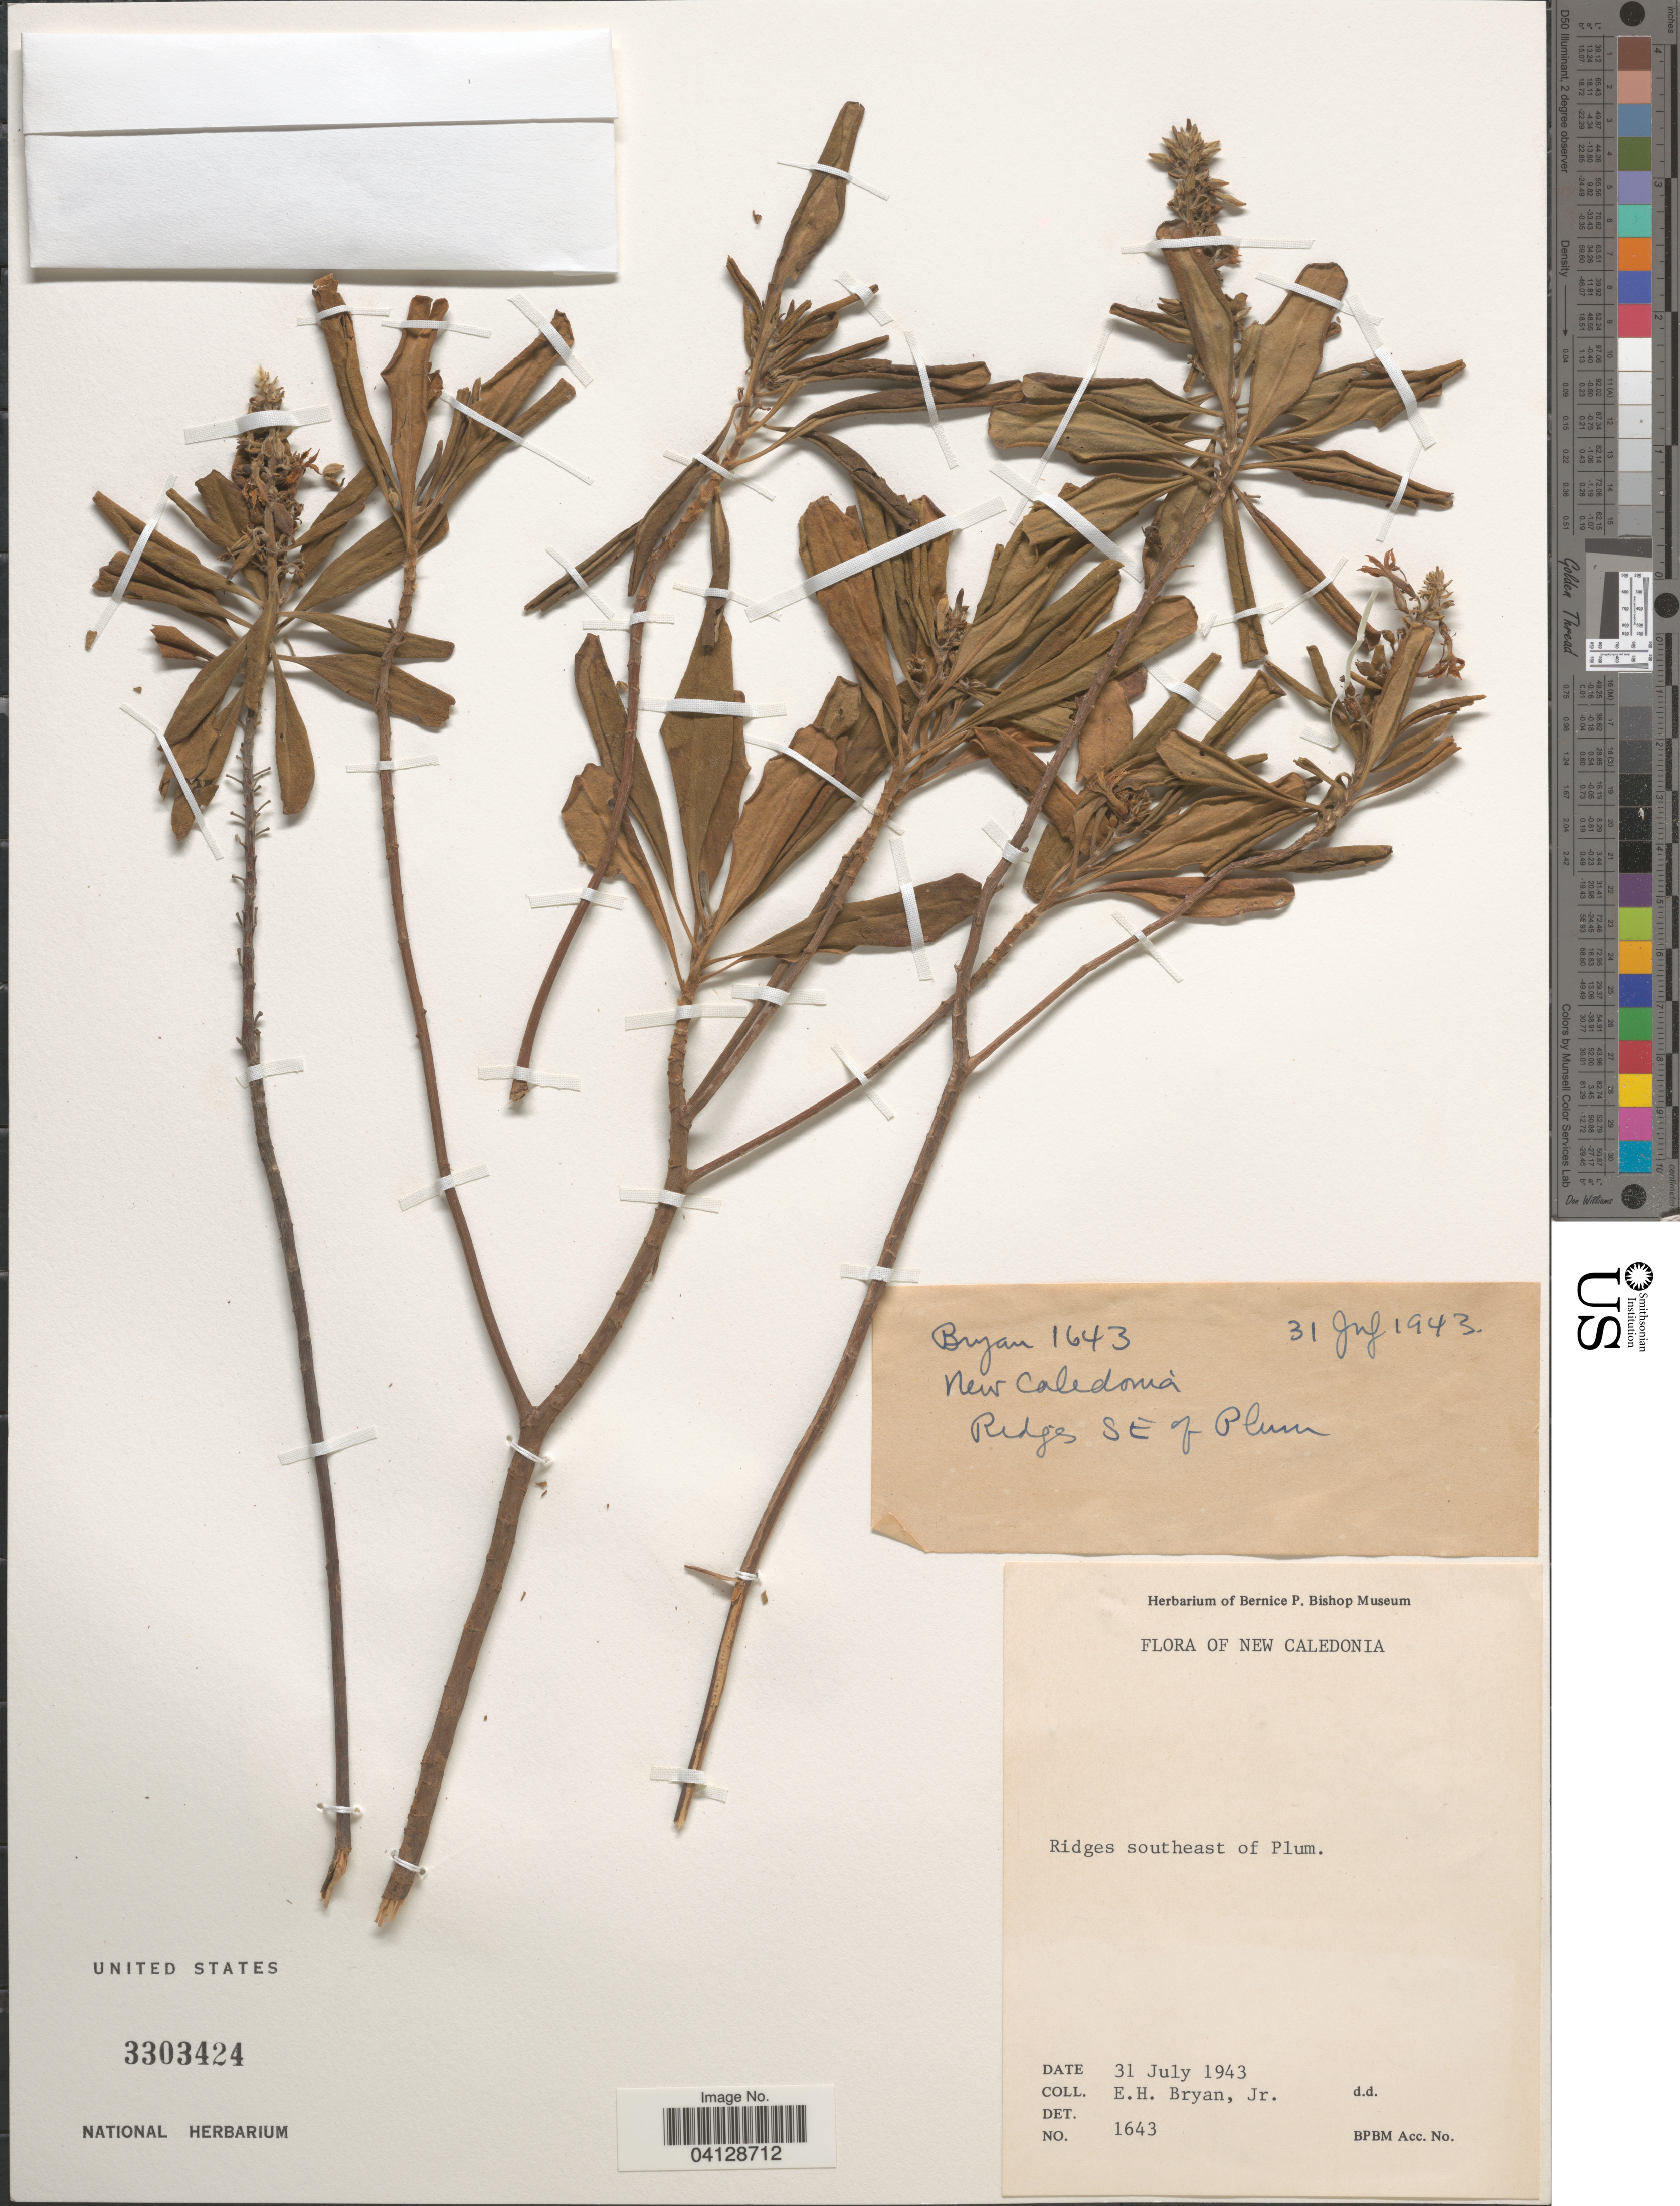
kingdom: Plantae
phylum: Tracheophyta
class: Magnoliopsida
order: Asterales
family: Goodeniaceae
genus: Scaevola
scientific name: Scaevola sp.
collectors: E. Bryan Jr.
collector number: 1643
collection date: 1943-07-31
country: New Caledonia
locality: Ridges southeast of Plum.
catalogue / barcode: US 3303424